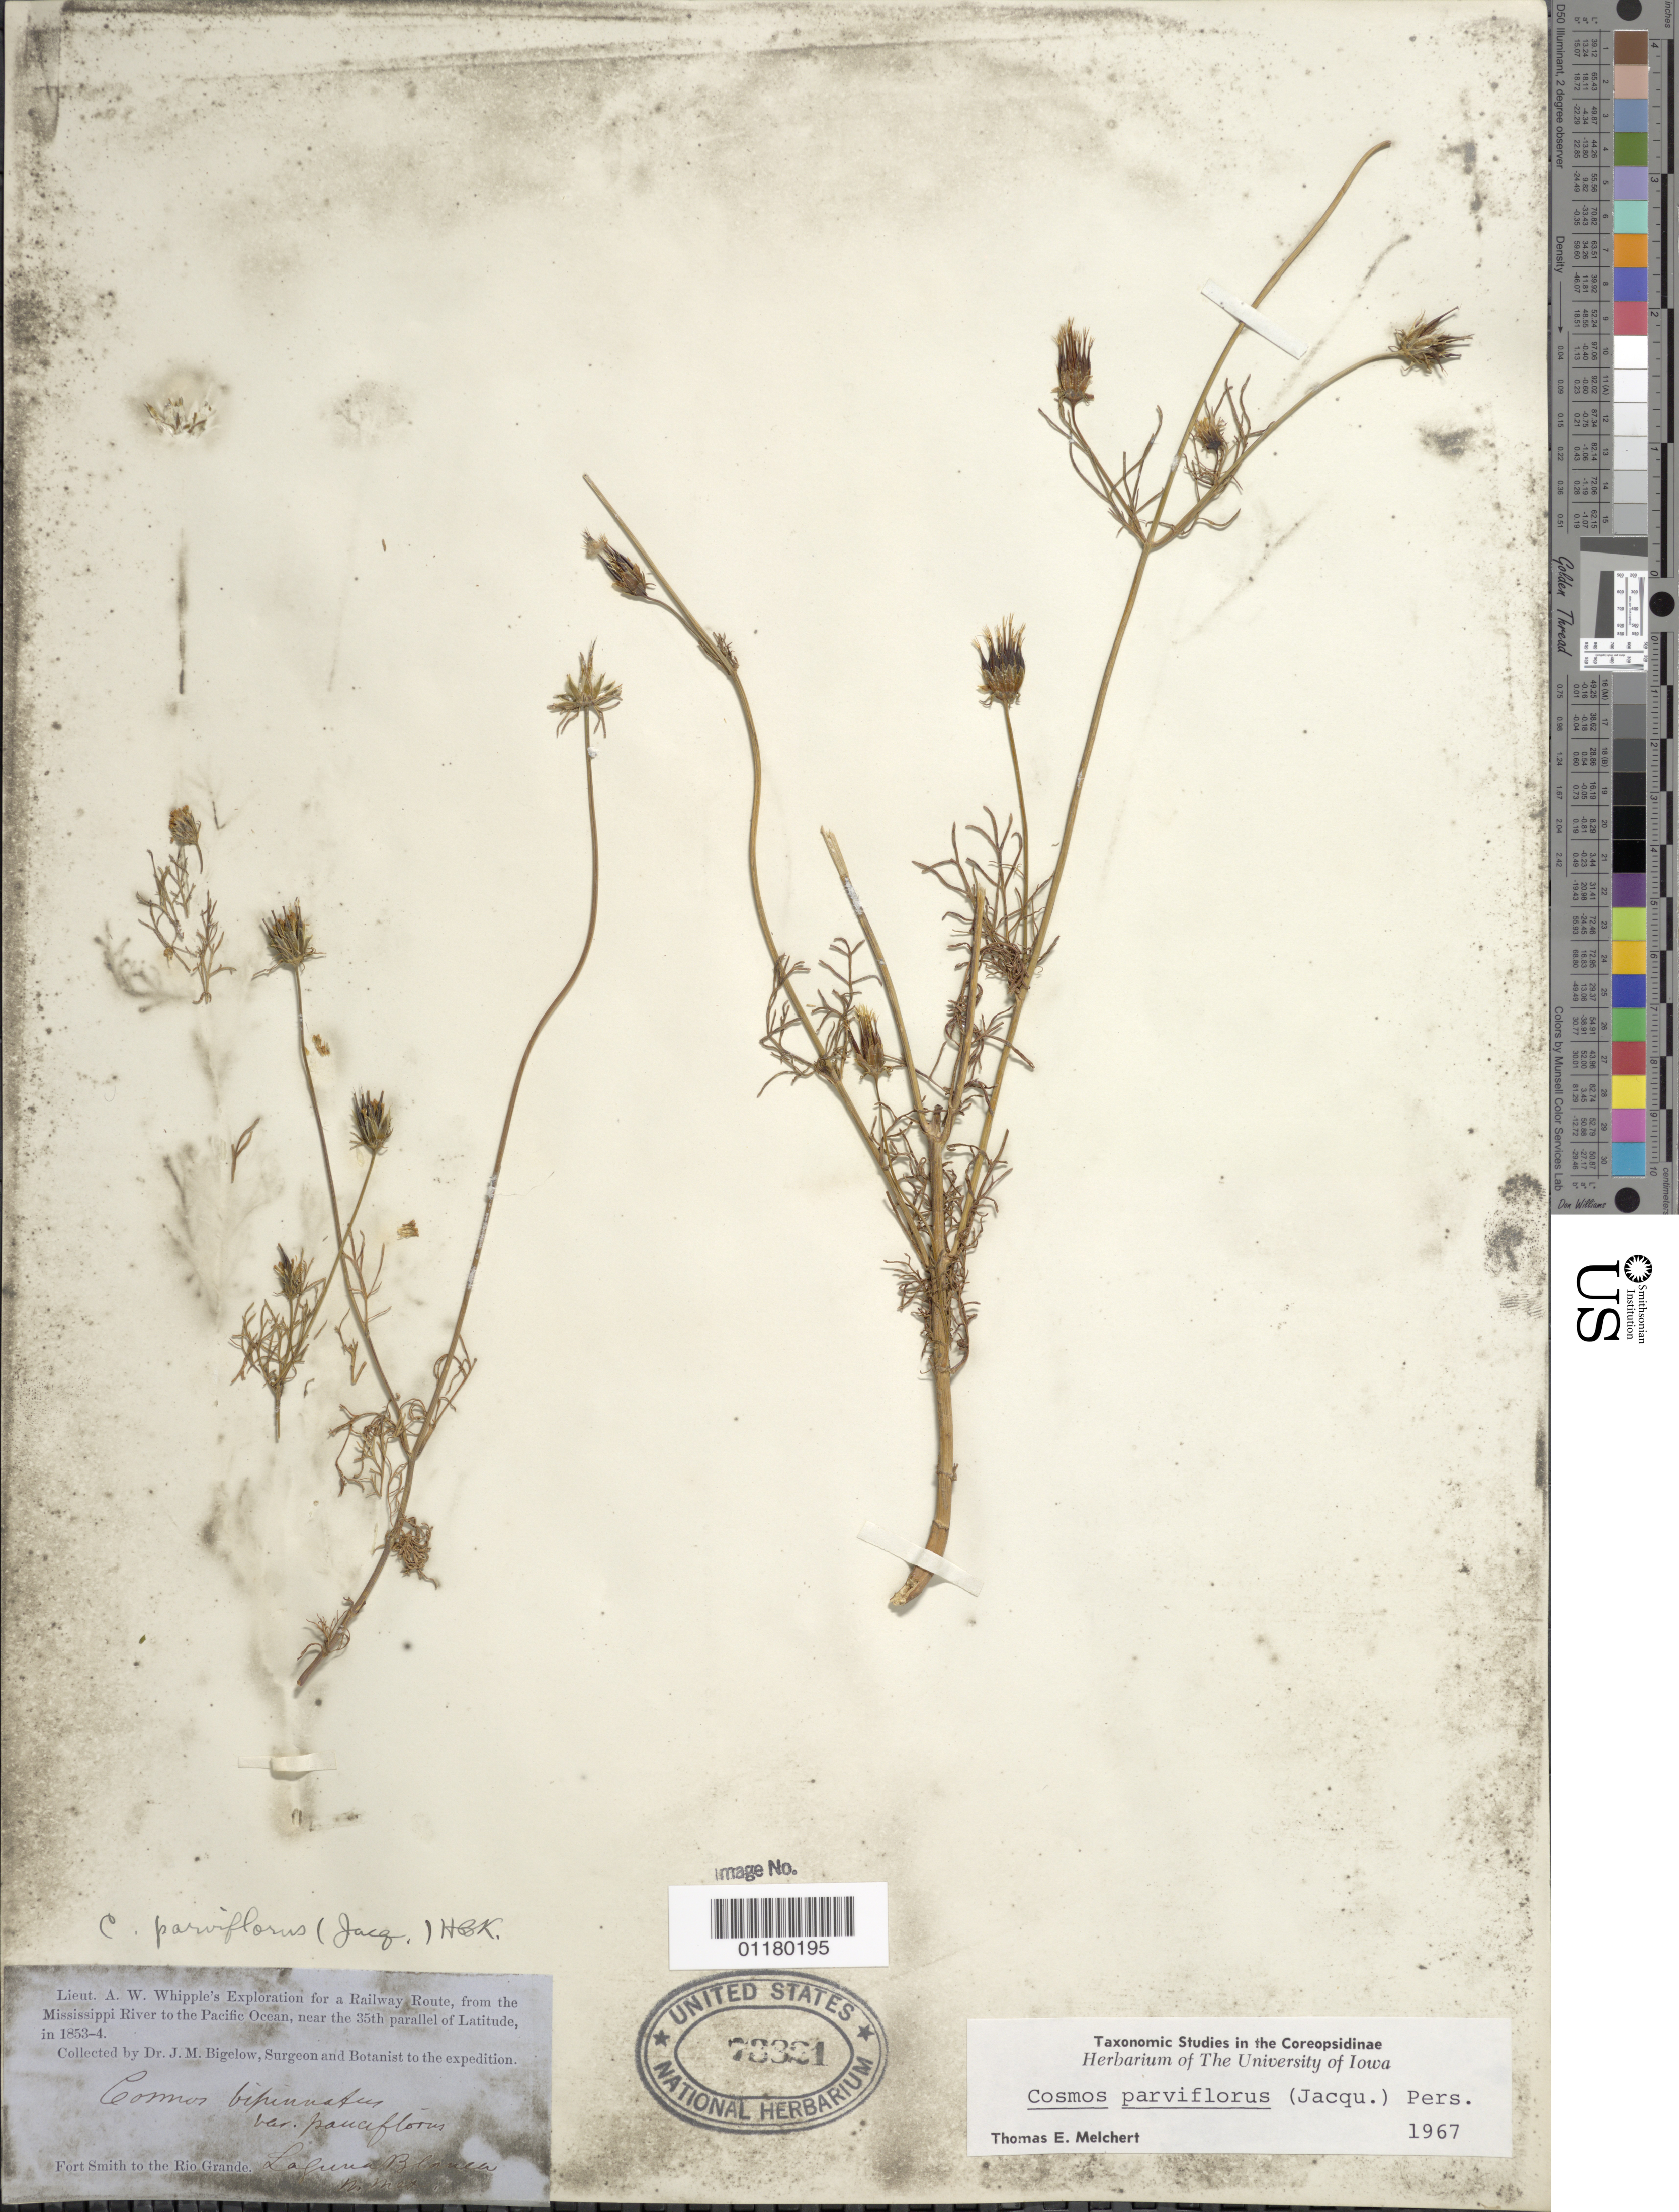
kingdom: Plantae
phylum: Tracheophyta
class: Magnoliopsida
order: Asterales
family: Asteraceae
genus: Cosmos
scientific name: Cosmos parviflorus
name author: (Jacq.) Pers.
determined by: Melchert, T. E.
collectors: C. Wright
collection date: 1853/1854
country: United States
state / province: New Mexico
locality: Fort Smith to the Rio Grande, Laguna Blanca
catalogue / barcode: US 73321